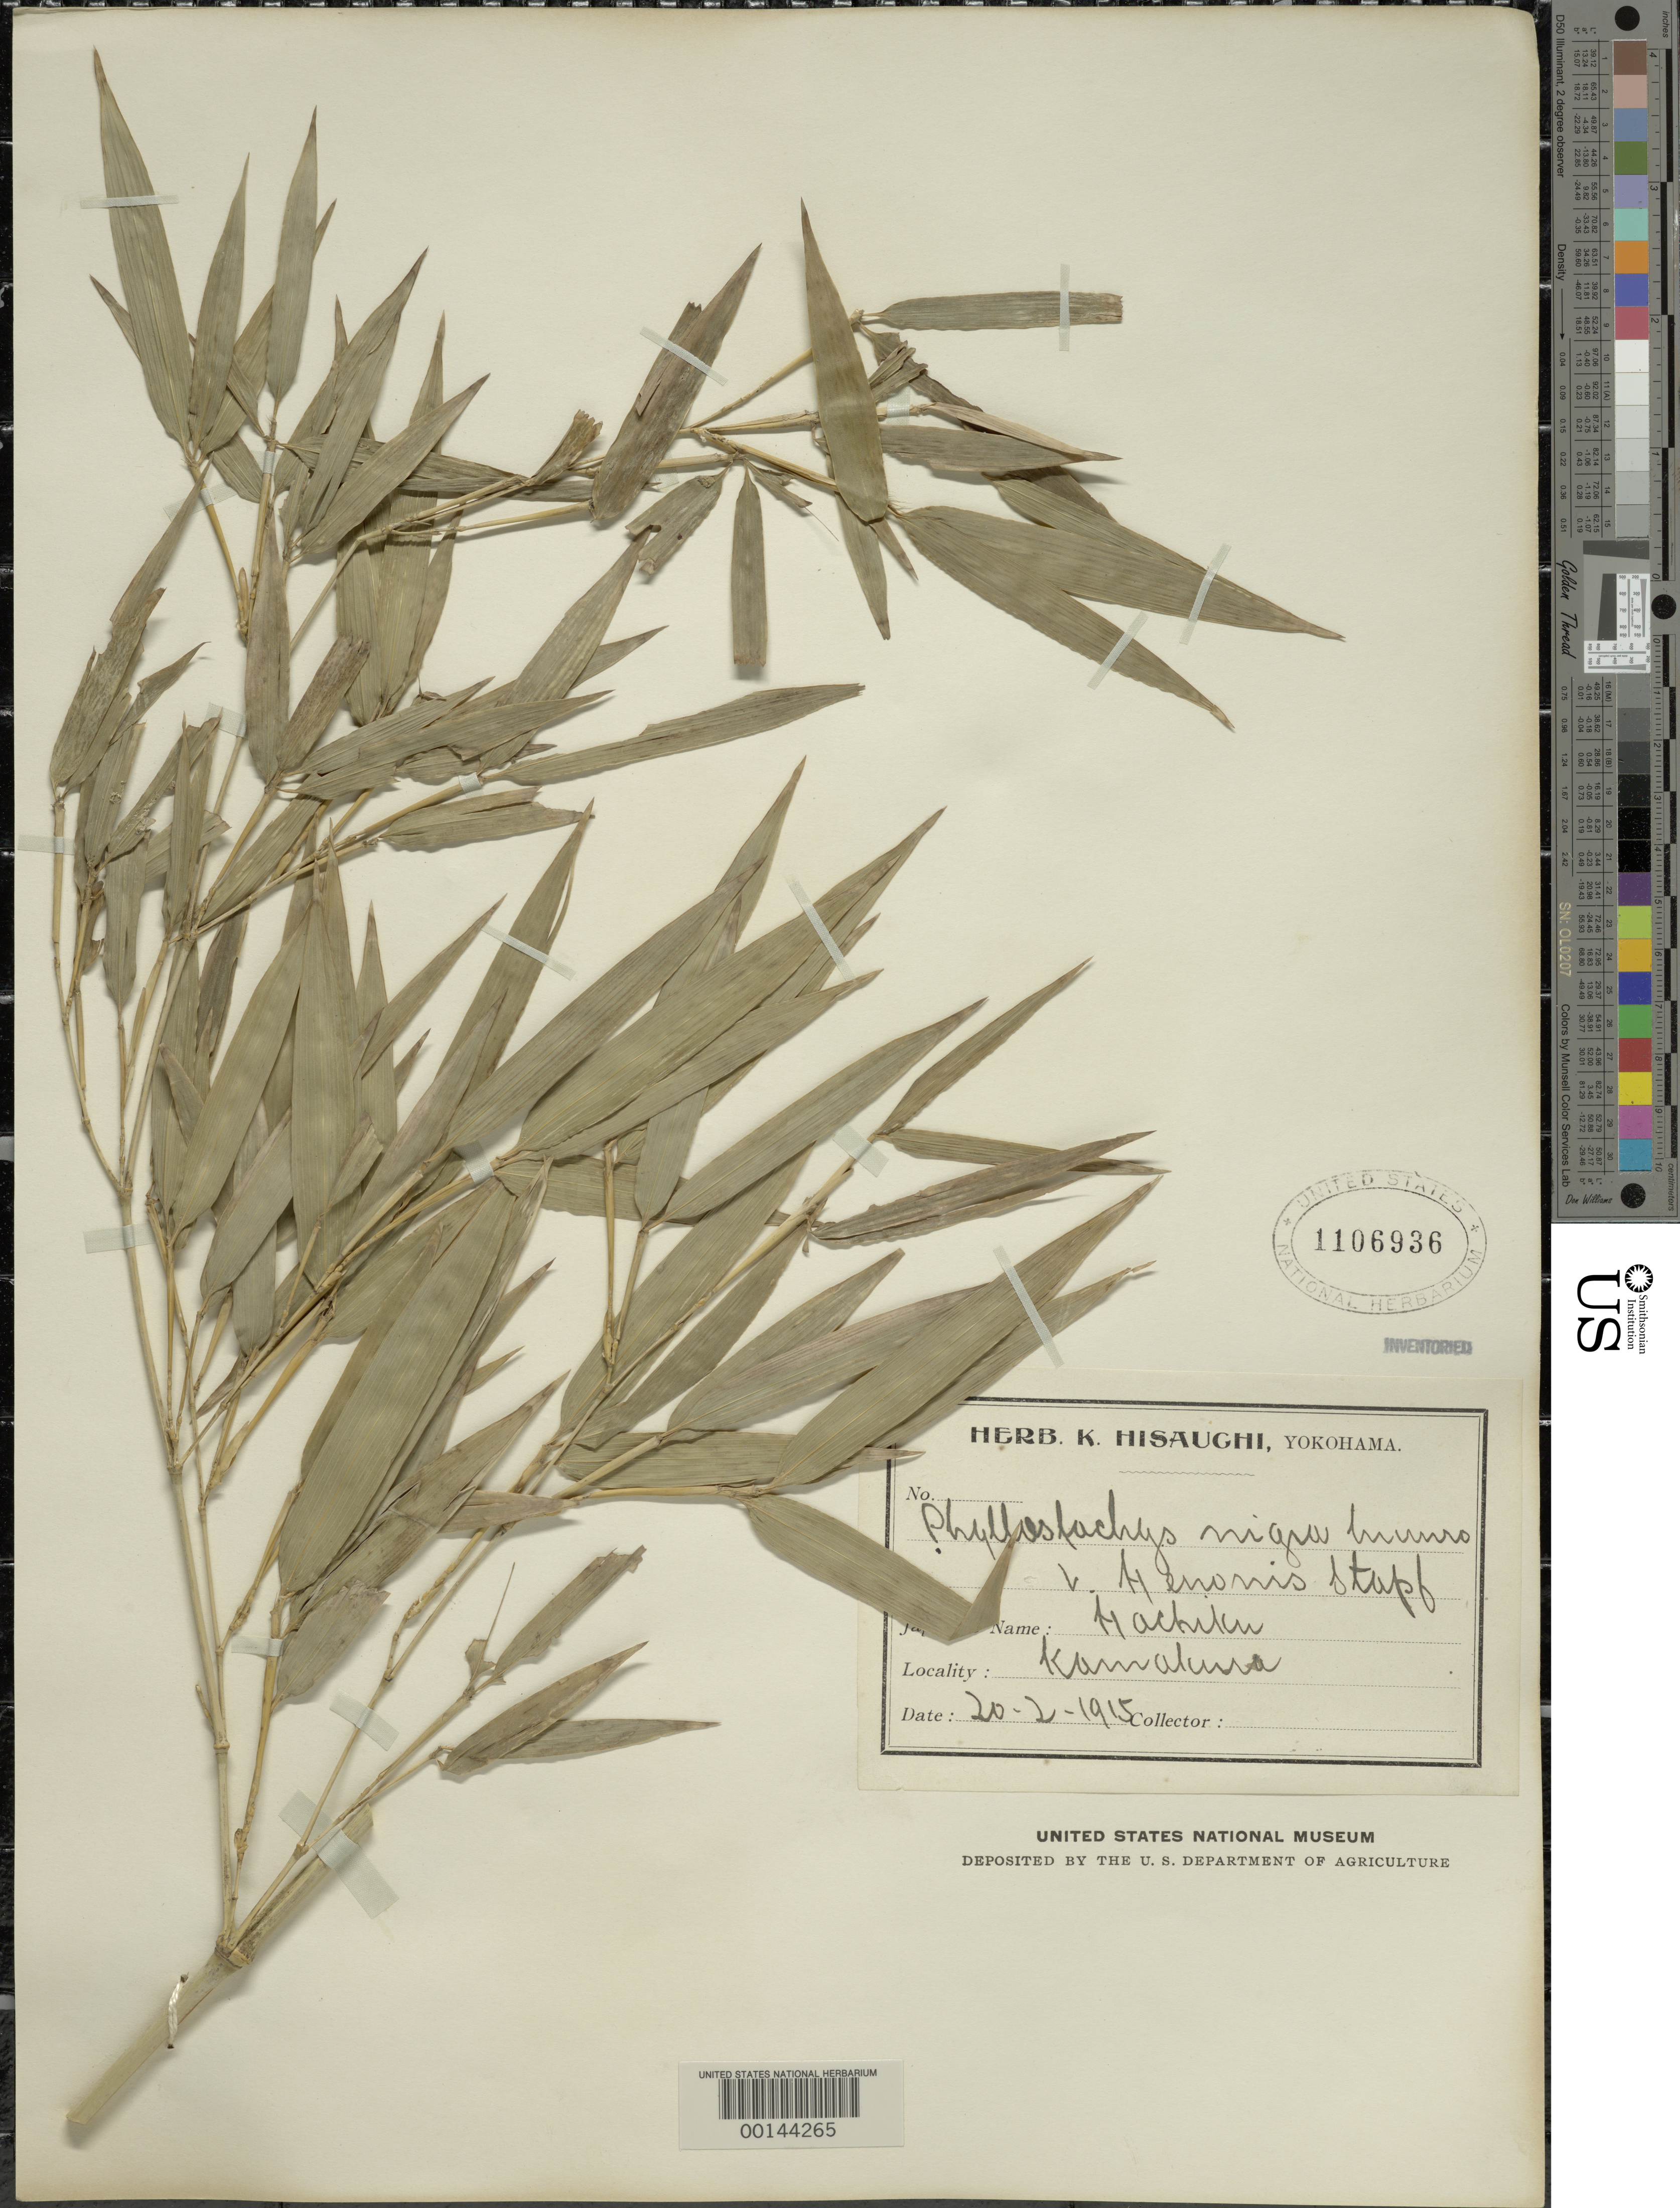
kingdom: Plantae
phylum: Tracheophyta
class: Liliopsida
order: Poales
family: Poaceae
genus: Phyllostachys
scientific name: Phyllostachys nigra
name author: (Lodd. ex Lindl.) Munro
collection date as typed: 20 Feb 1915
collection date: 1915-02-20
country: Japan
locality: Yokohama, kamatawa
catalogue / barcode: US 1106936